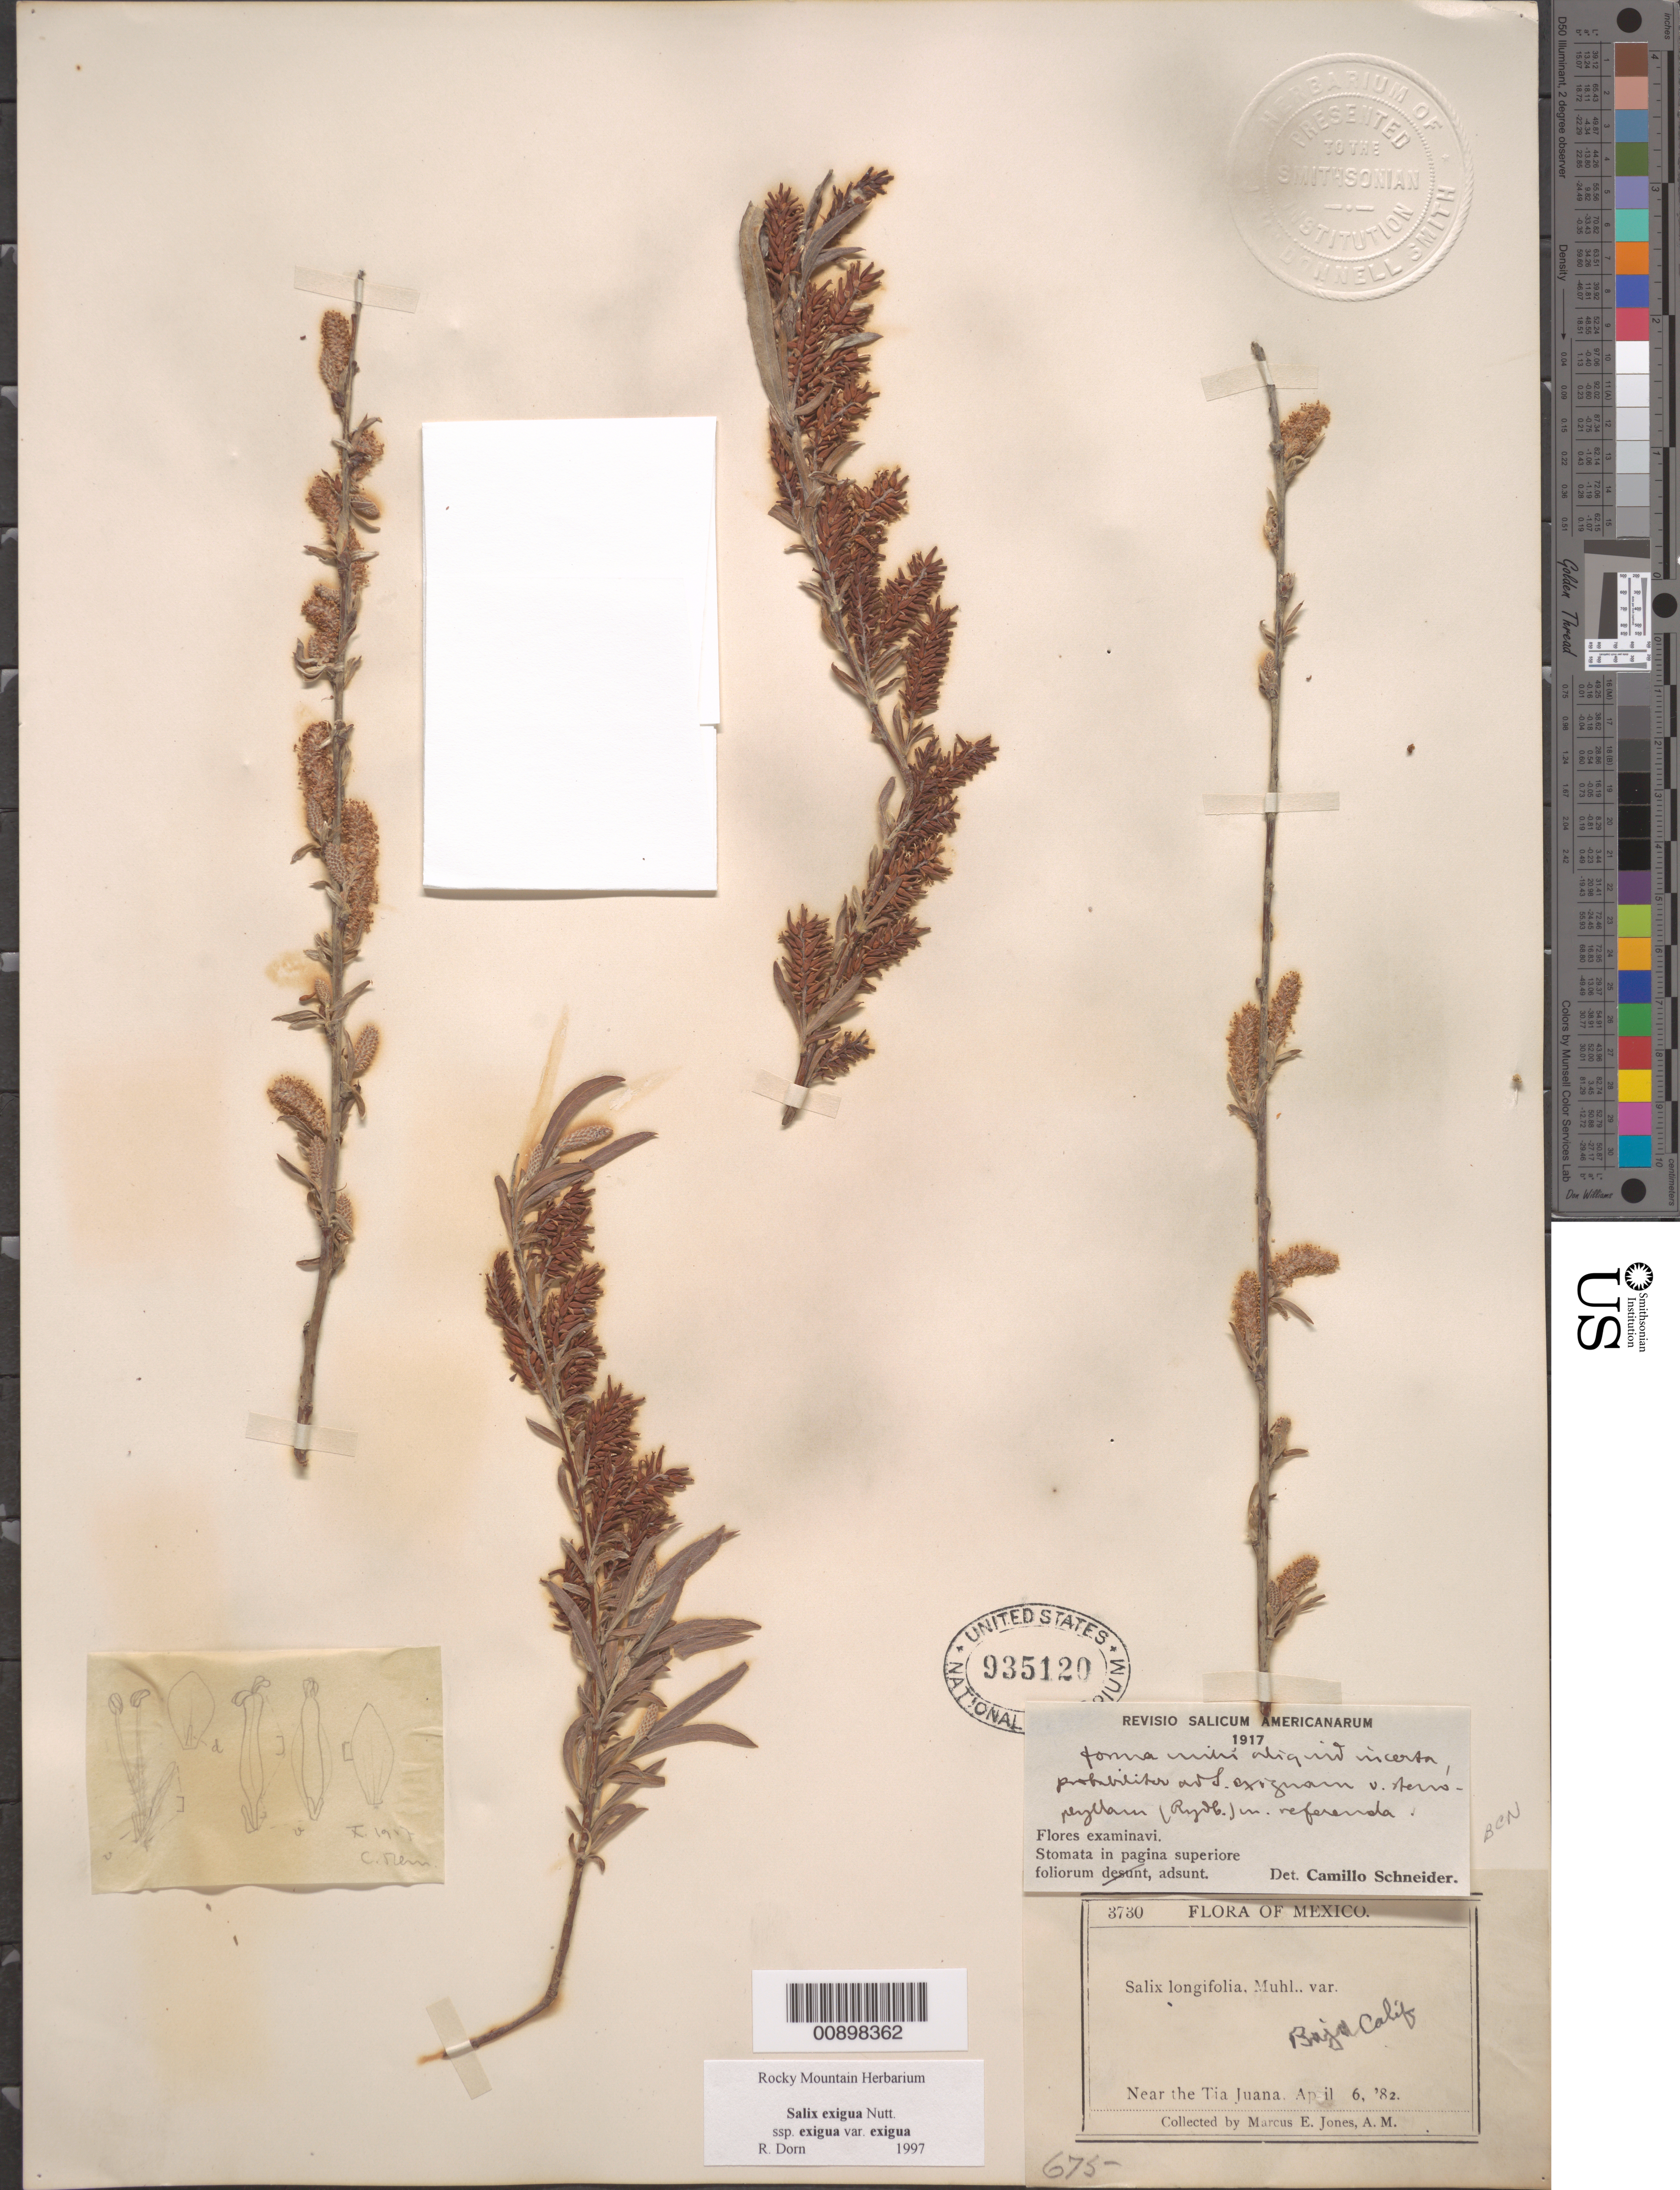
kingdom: Plantae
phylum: Tracheophyta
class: Magnoliopsida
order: Malpighiales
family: Salicaceae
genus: Salix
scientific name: Salix exigua subsp. exigua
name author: Nutt.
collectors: M. E. Jones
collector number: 3730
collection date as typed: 06 Apr 1882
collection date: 1882-04-06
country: Mexico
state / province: Baja California Norte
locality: Near the Tia Juana, Baja California.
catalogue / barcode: US 935120